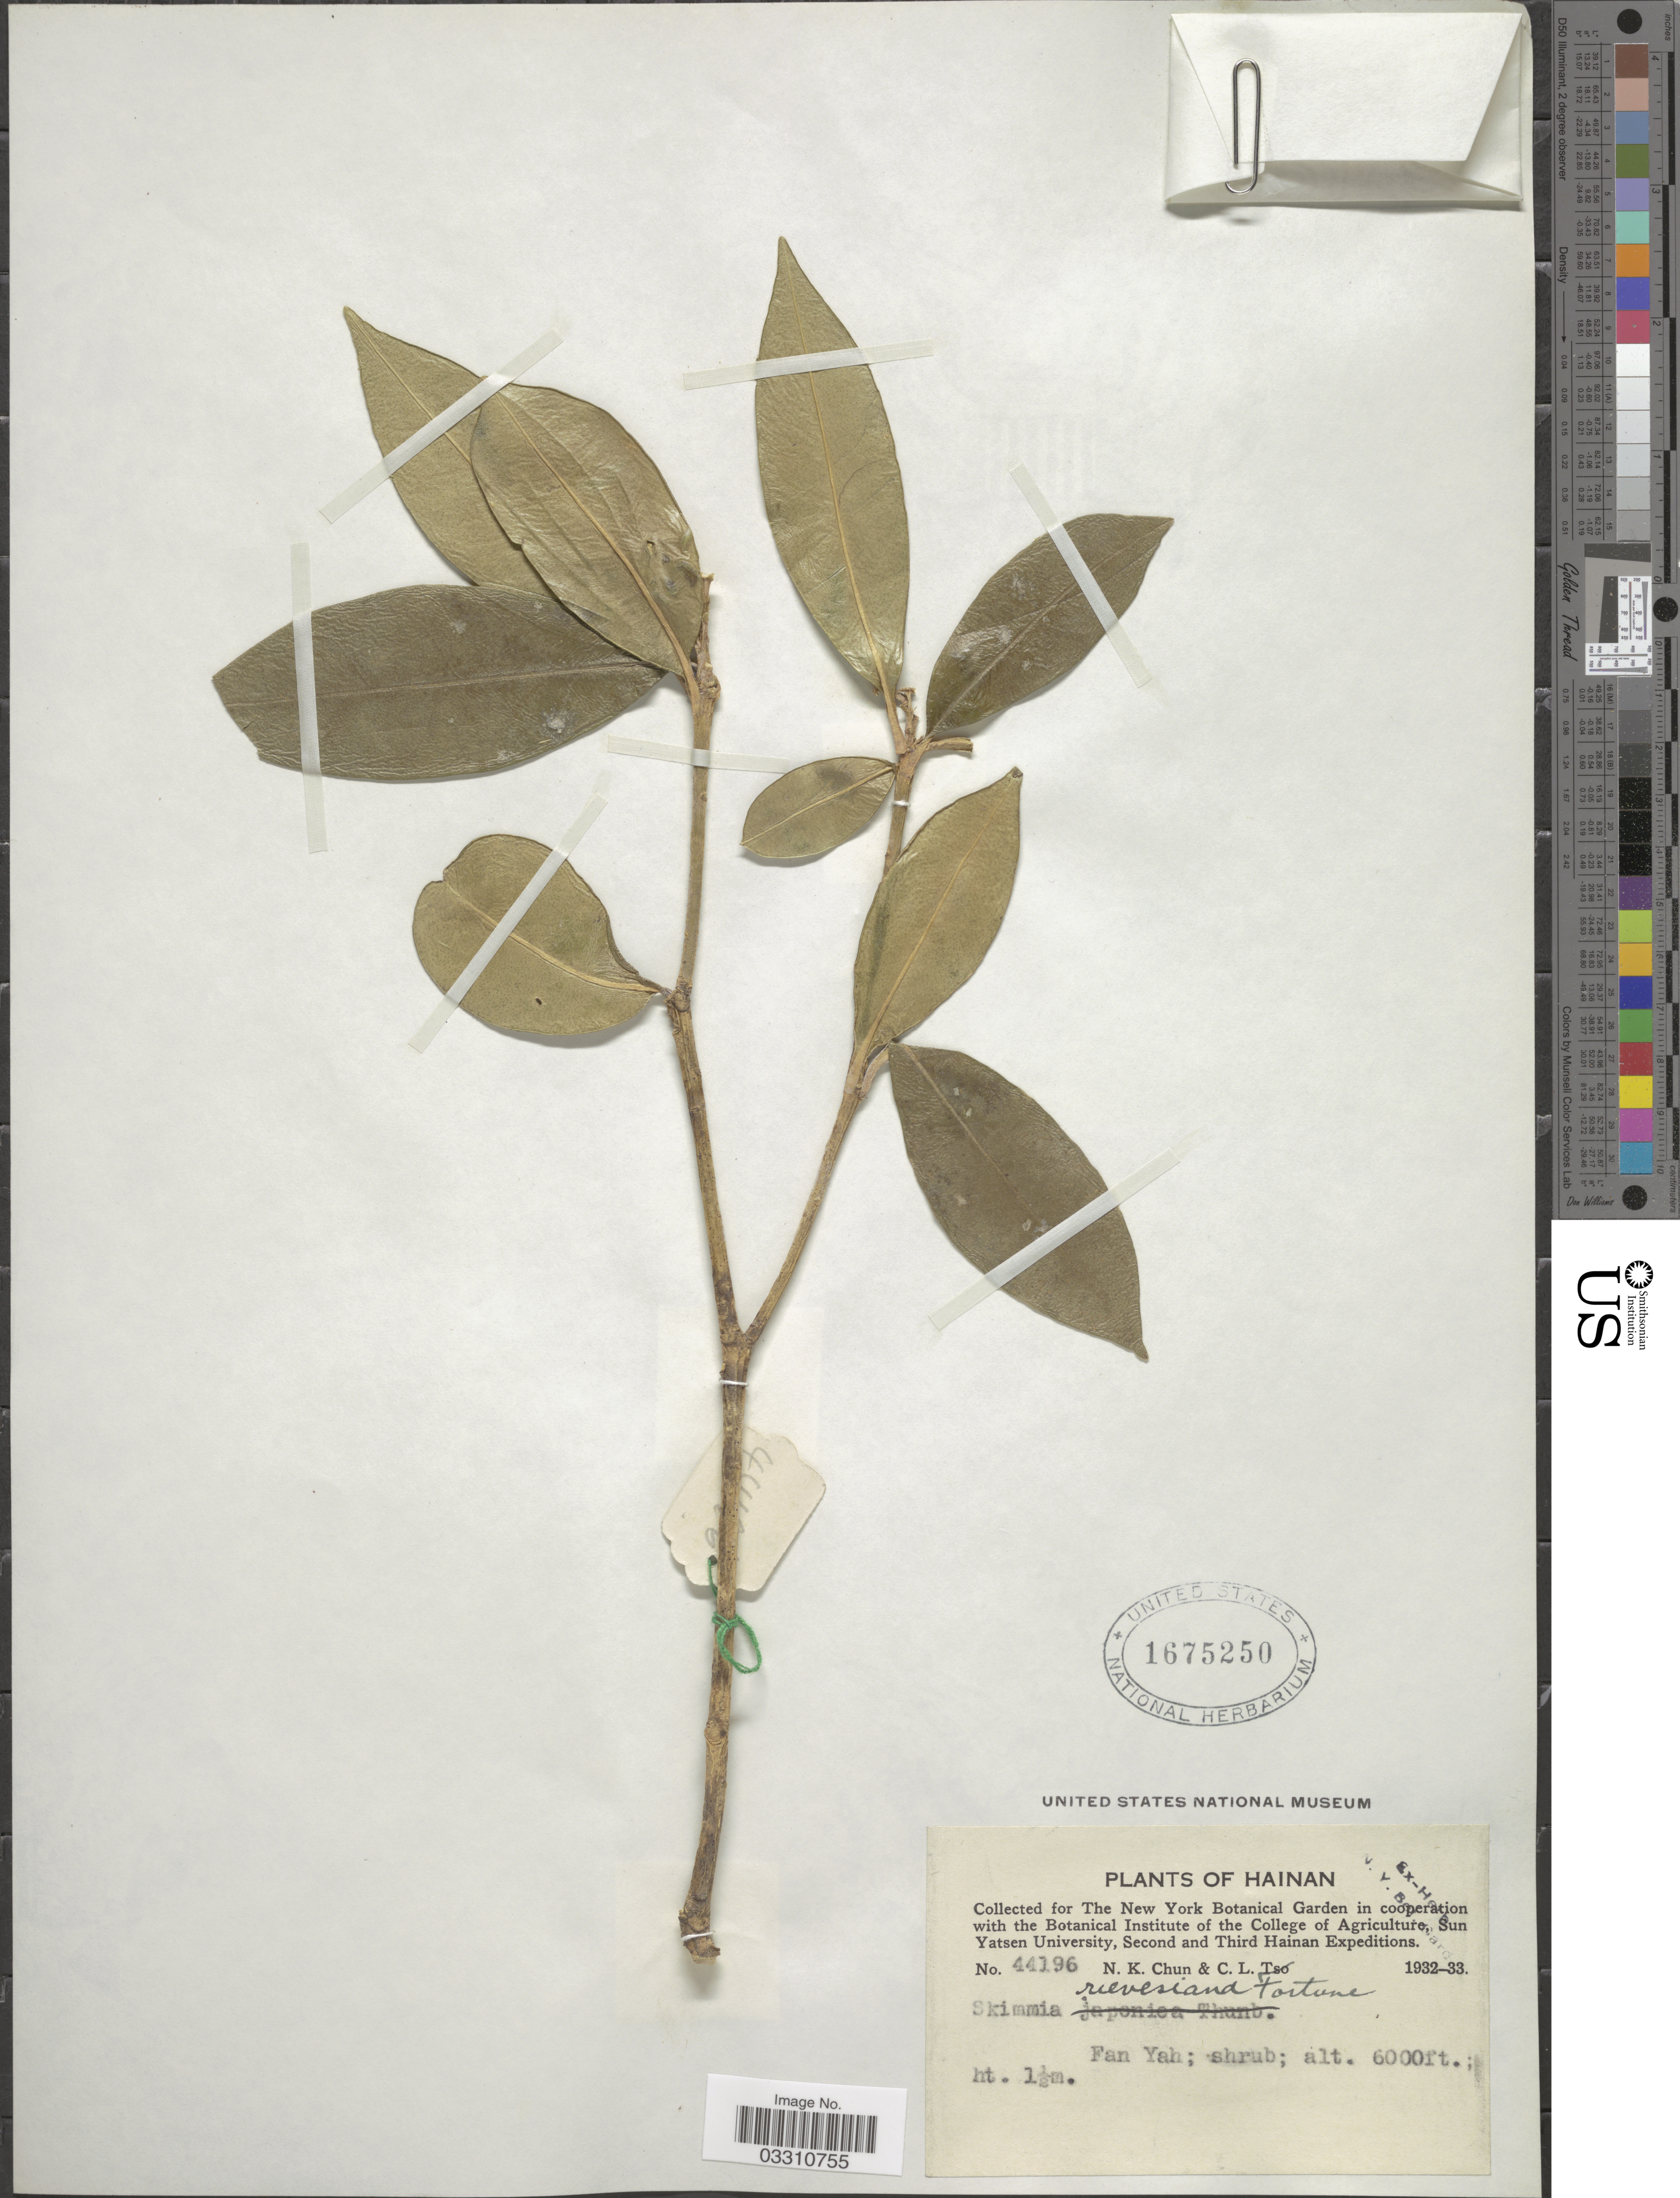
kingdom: Plantae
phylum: Tracheophyta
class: Magnoliopsida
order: Sapindales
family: Rutaceae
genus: Skimmia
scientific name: Skimmia reevesiana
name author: (Fortune) Fortune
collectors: N. K. Chun & C. Tso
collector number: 44196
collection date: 1932/1933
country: China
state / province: Hainan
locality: Fan Yah.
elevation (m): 1829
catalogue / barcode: US 1675250